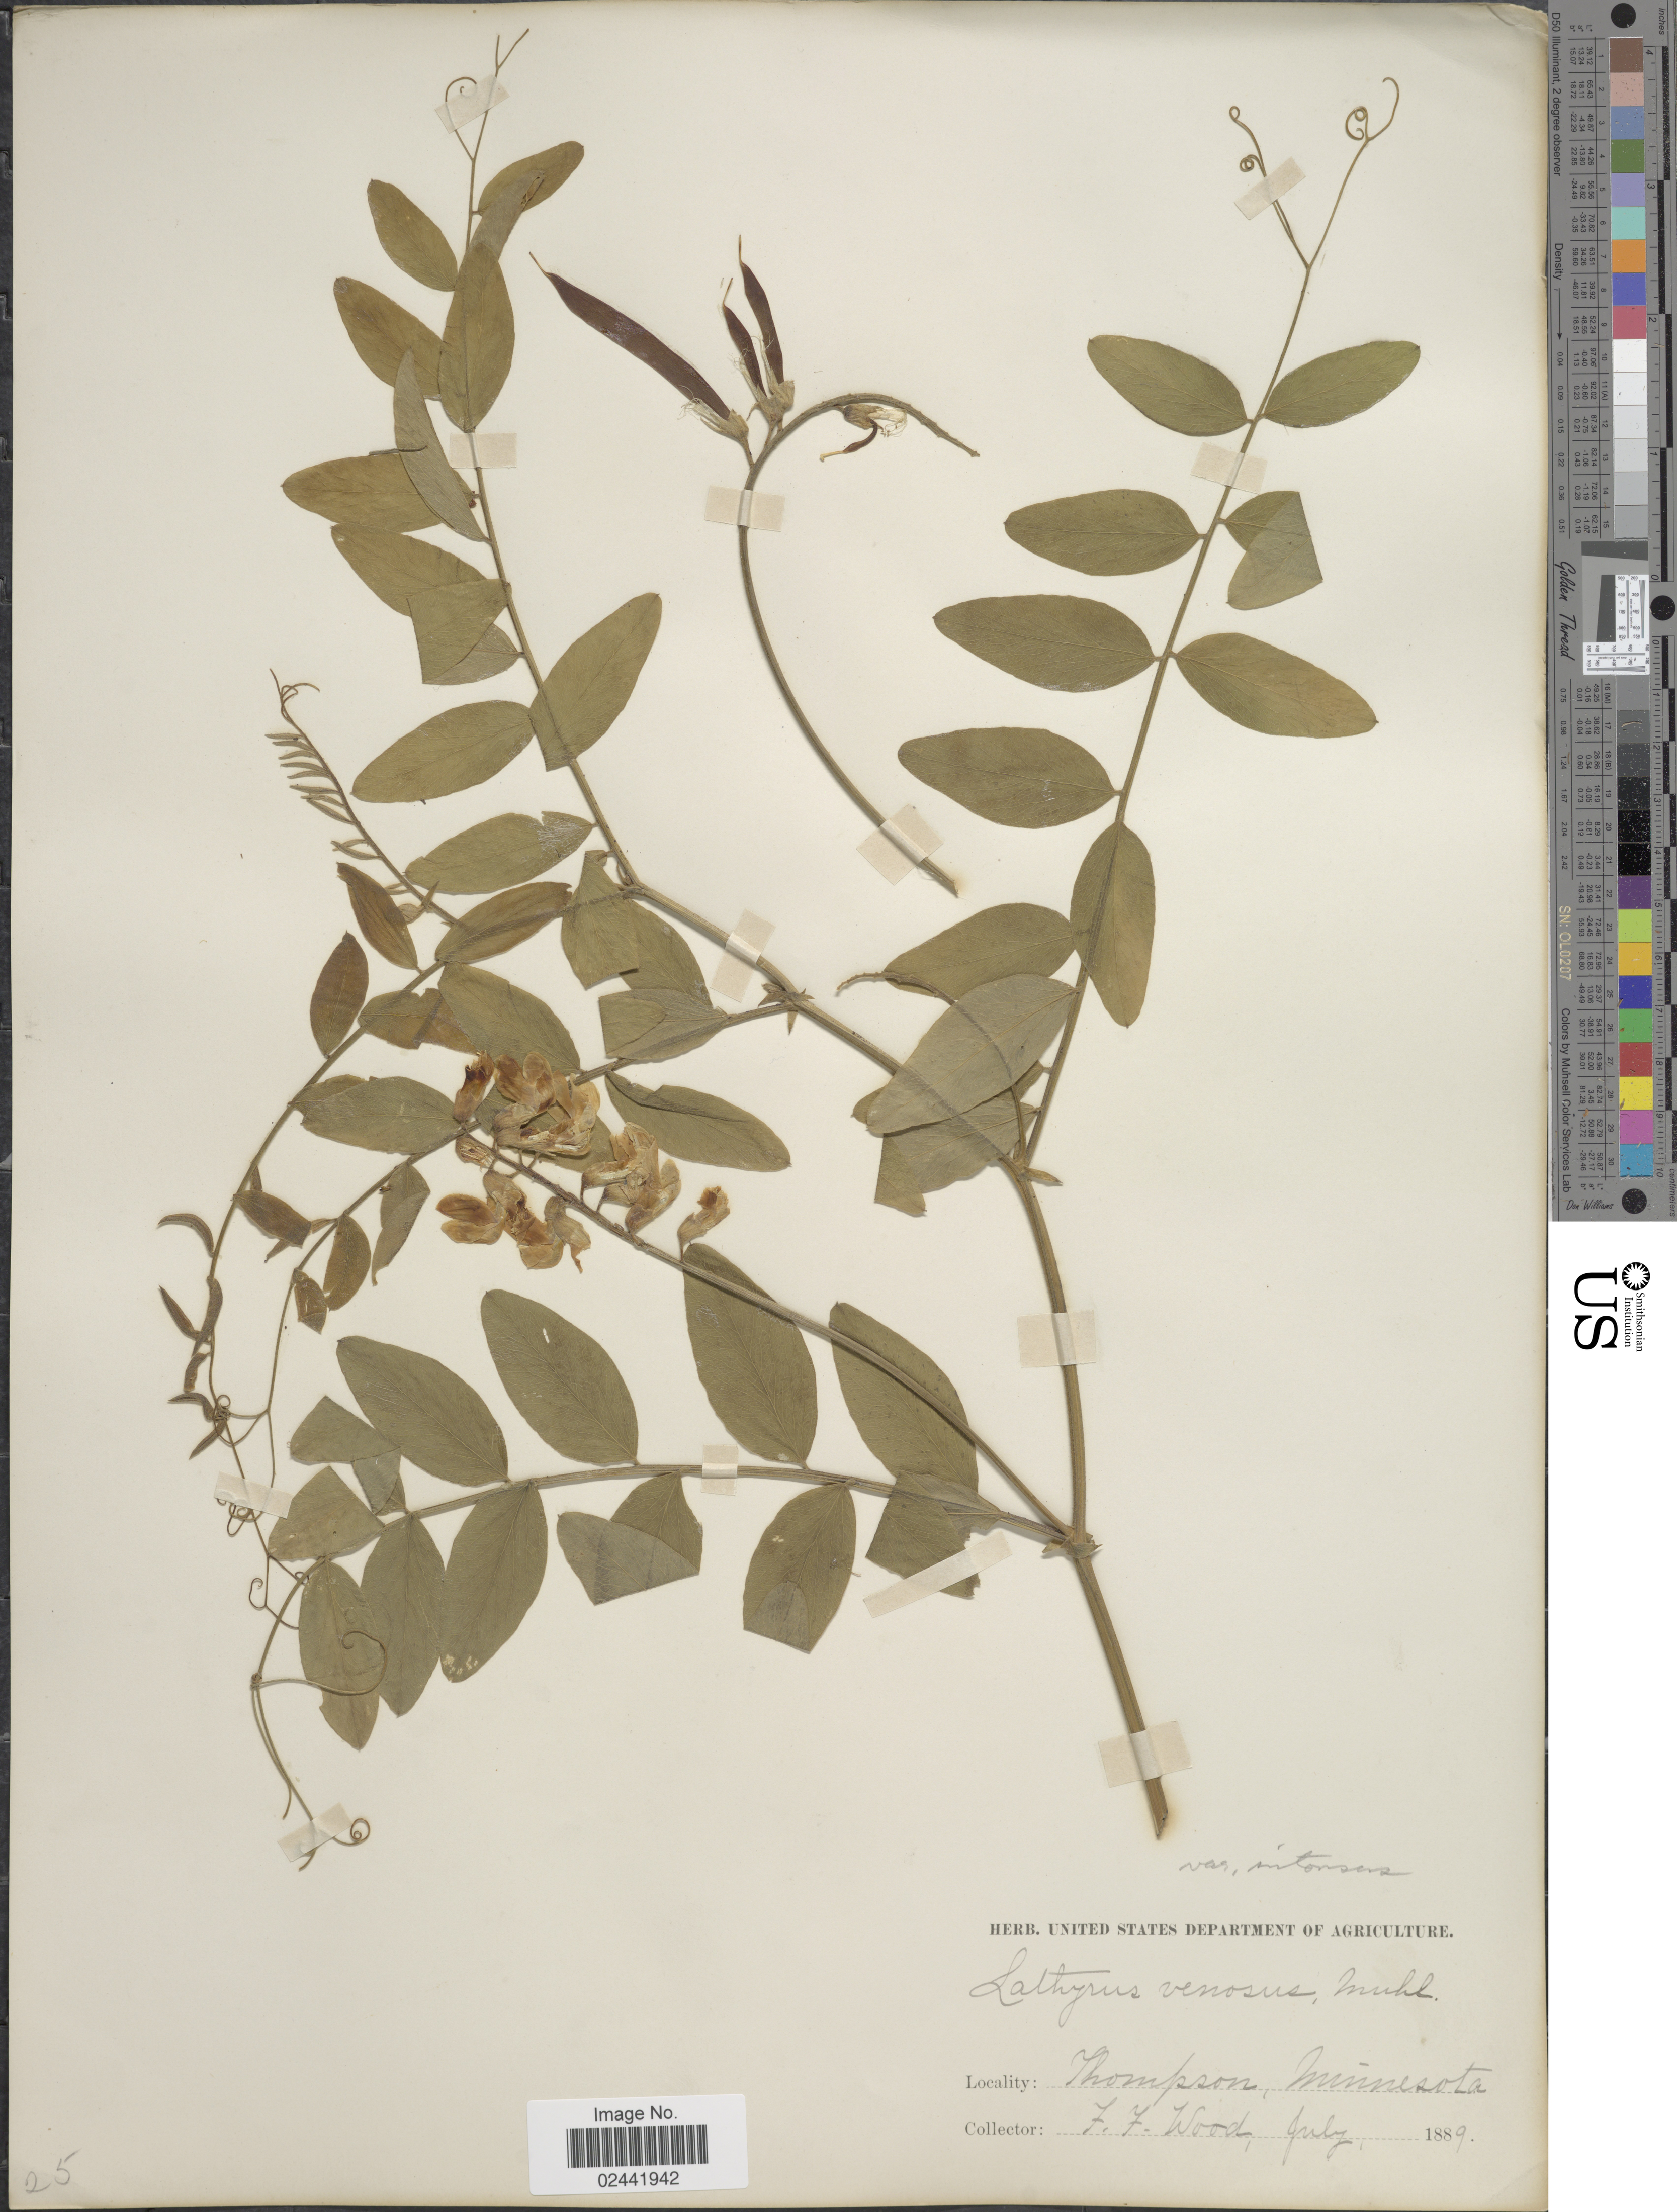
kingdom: Plantae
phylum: Tracheophyta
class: Magnoliopsida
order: Fabales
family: Fabaceae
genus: Lathyrus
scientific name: Lathyrus venosus var. intonsus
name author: Butters & H. St. John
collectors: F. Wood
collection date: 1889-07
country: United States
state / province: Minnesota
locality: Thompson